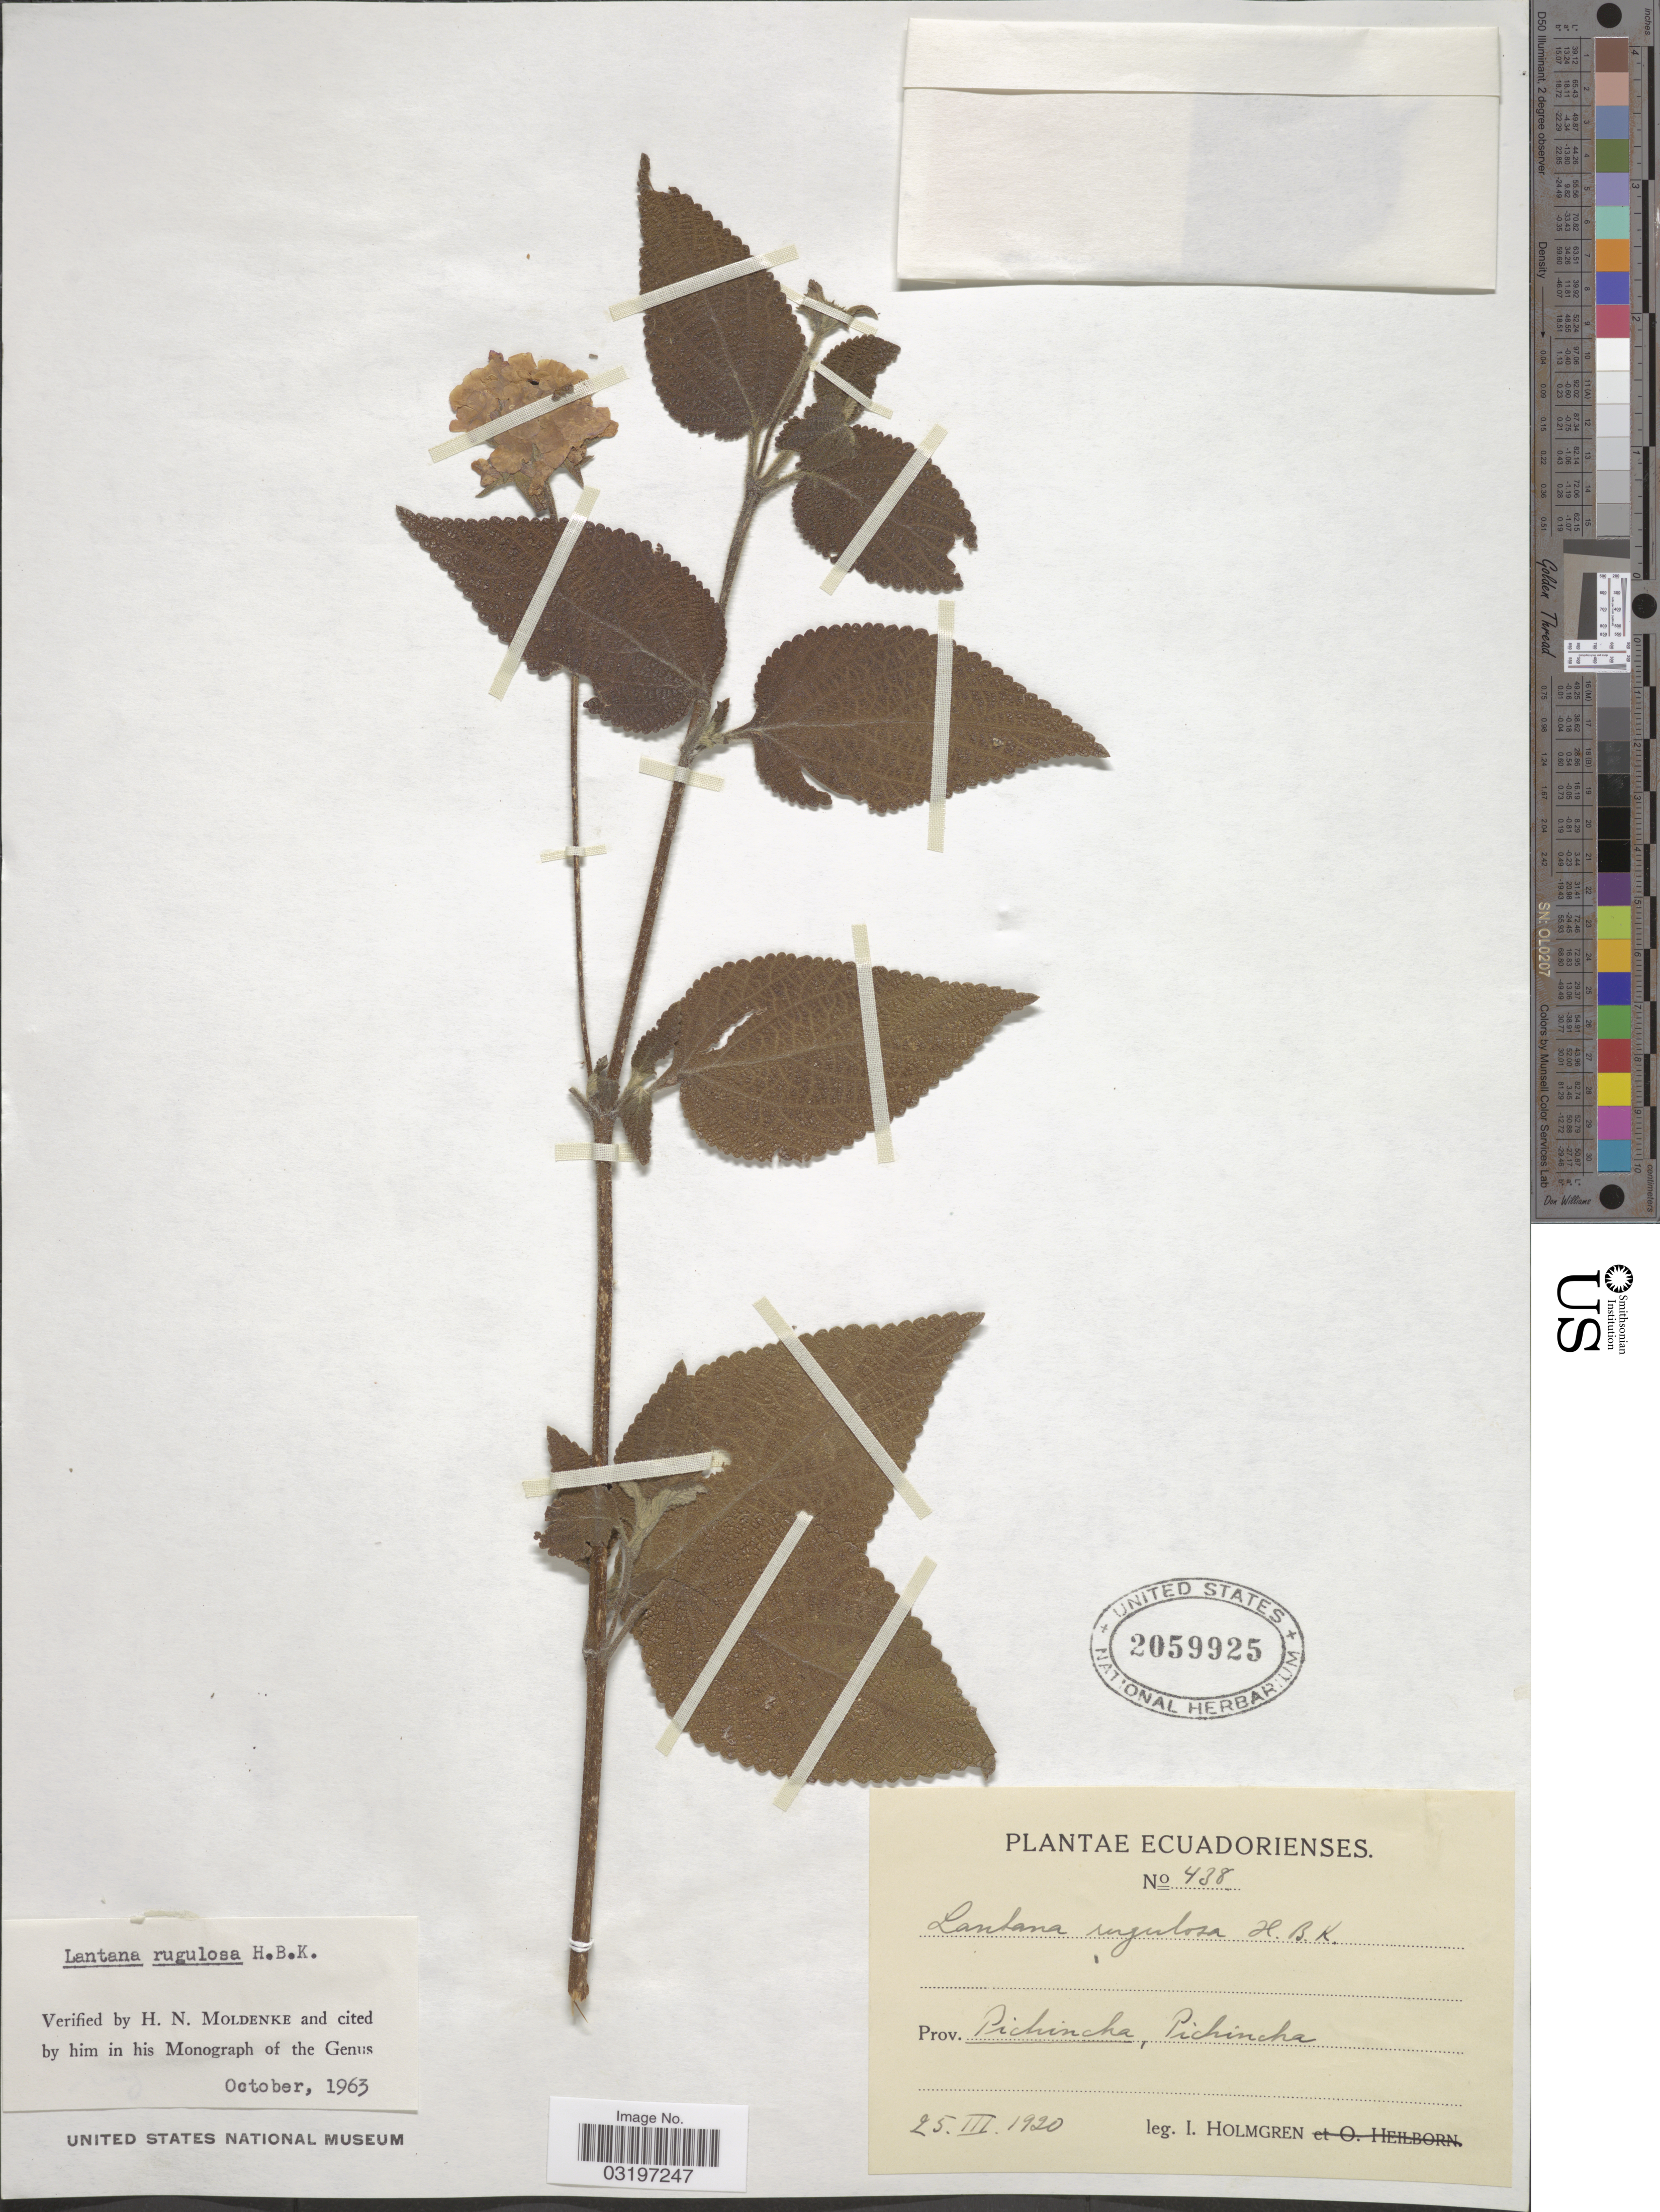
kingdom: Plantae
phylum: Tracheophyta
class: Magnoliopsida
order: Lamiales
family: Verbenaceae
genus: Lantana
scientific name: Lantana rugulosa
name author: Kunth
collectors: I. Holmgren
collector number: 438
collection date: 1920-03-25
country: Ecuador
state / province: Pichincha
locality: Pichincha.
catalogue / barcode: US 2059925